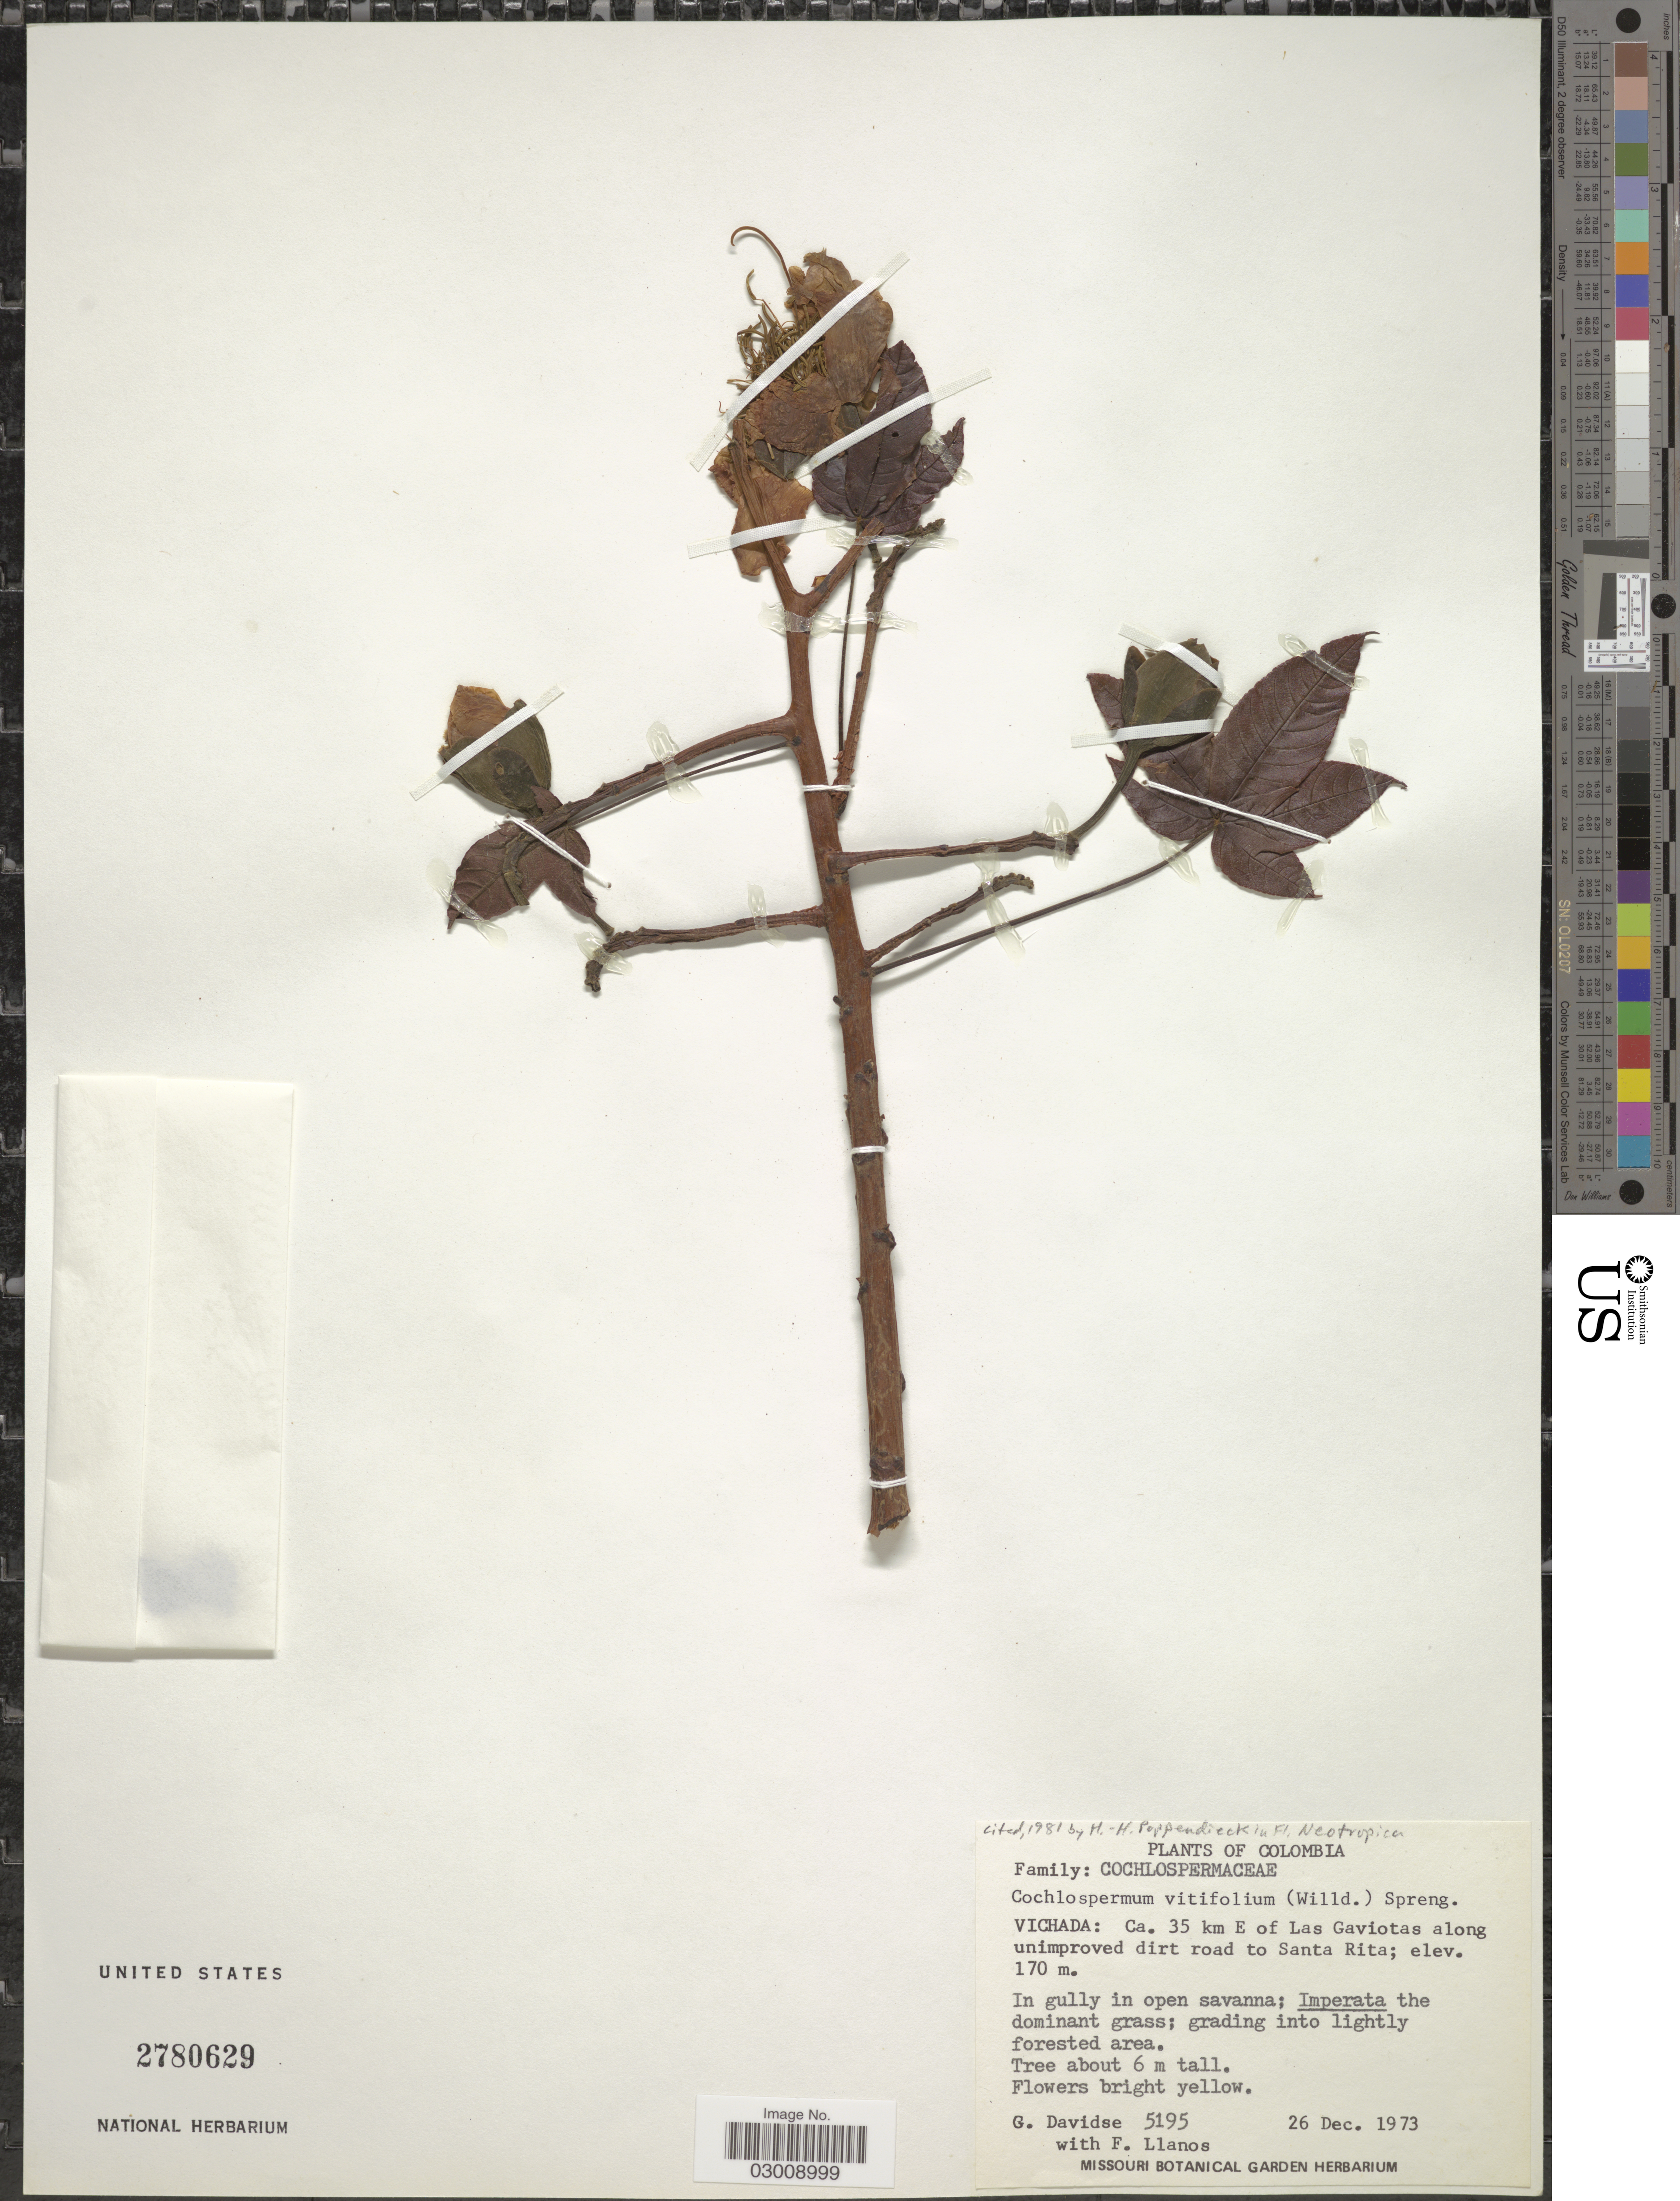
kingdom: Plantae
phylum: Tracheophyta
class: Magnoliopsida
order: Malvales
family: Cochlospermaceae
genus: Cochlospermum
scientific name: Cochlospermum vitifolium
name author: (Willd.) Spreng.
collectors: G. Davidse & F. Llanos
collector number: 5195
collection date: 1973-12-26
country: Colombia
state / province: Vichada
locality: Ca. 35 km E of Las Gaviotas along unimproved dirt road to Santa Rita.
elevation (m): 170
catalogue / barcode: US 2780629